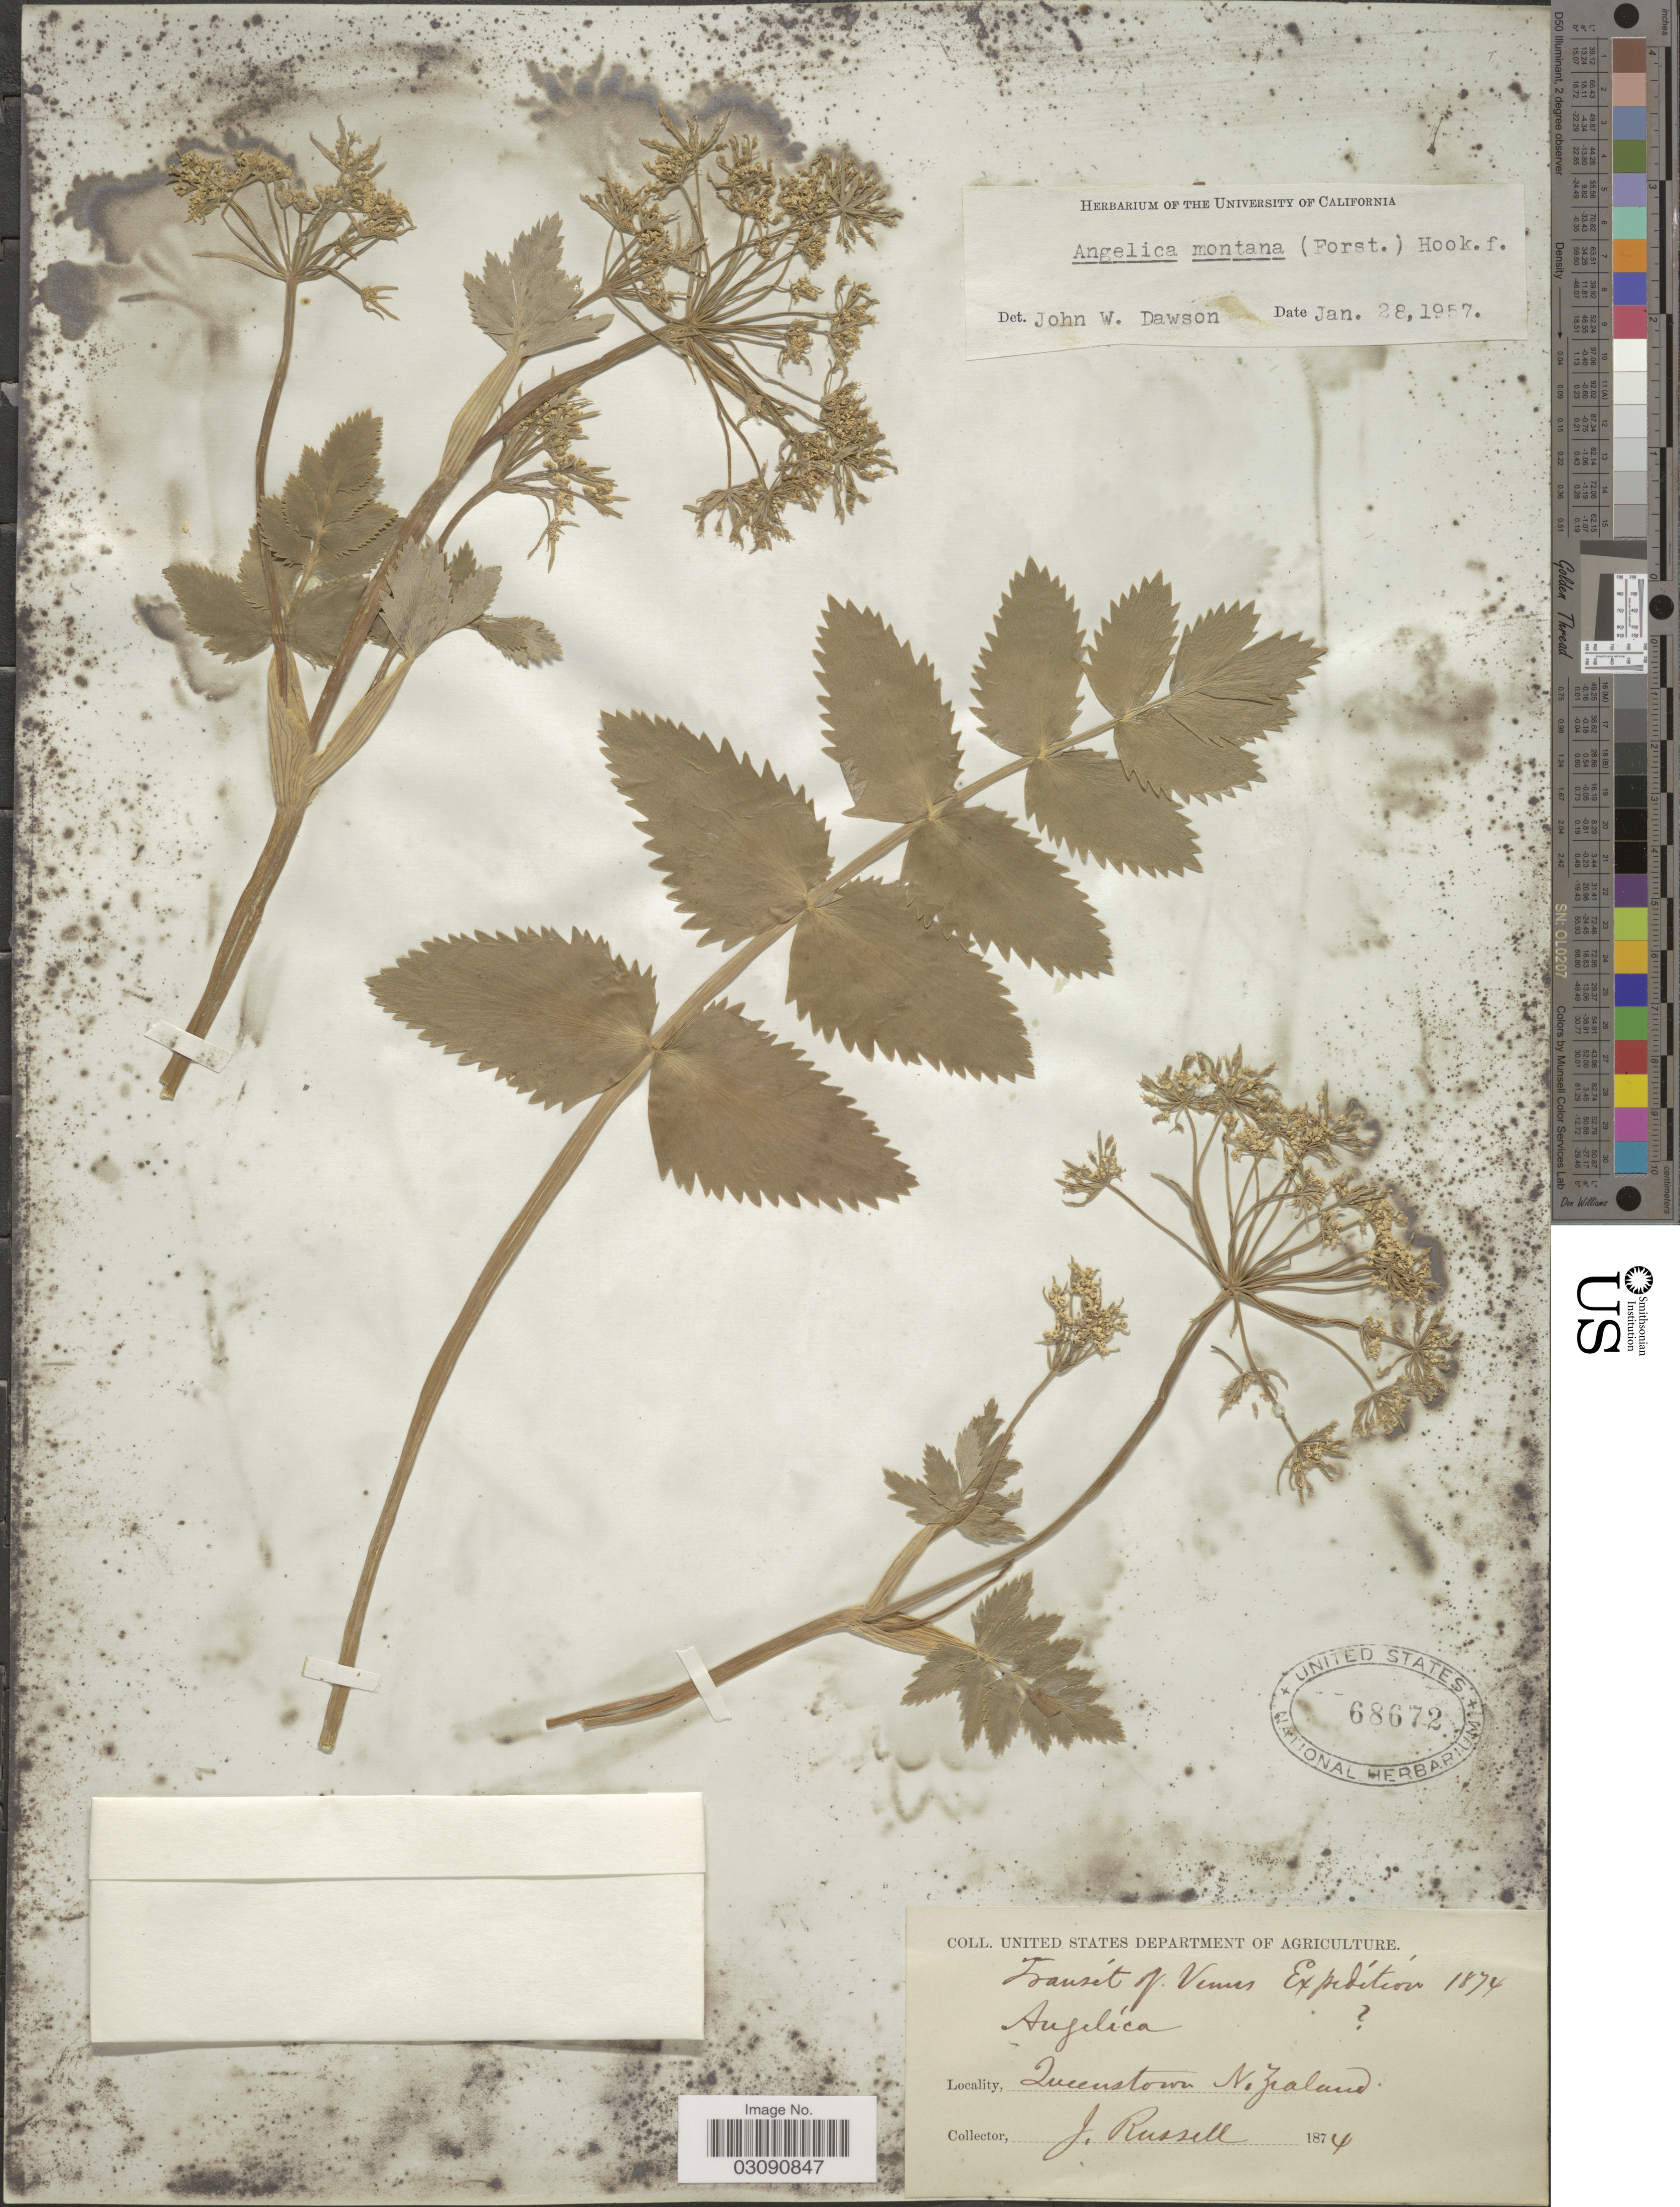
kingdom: Plantae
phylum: Tracheophyta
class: Magnoliopsida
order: Apiales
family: Apiaceae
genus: Angelica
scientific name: Angelica miqueliana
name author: Maxim.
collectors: J. Russell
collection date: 1874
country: New Zealand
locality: Queenstown, N.Zealand.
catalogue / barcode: US 68672